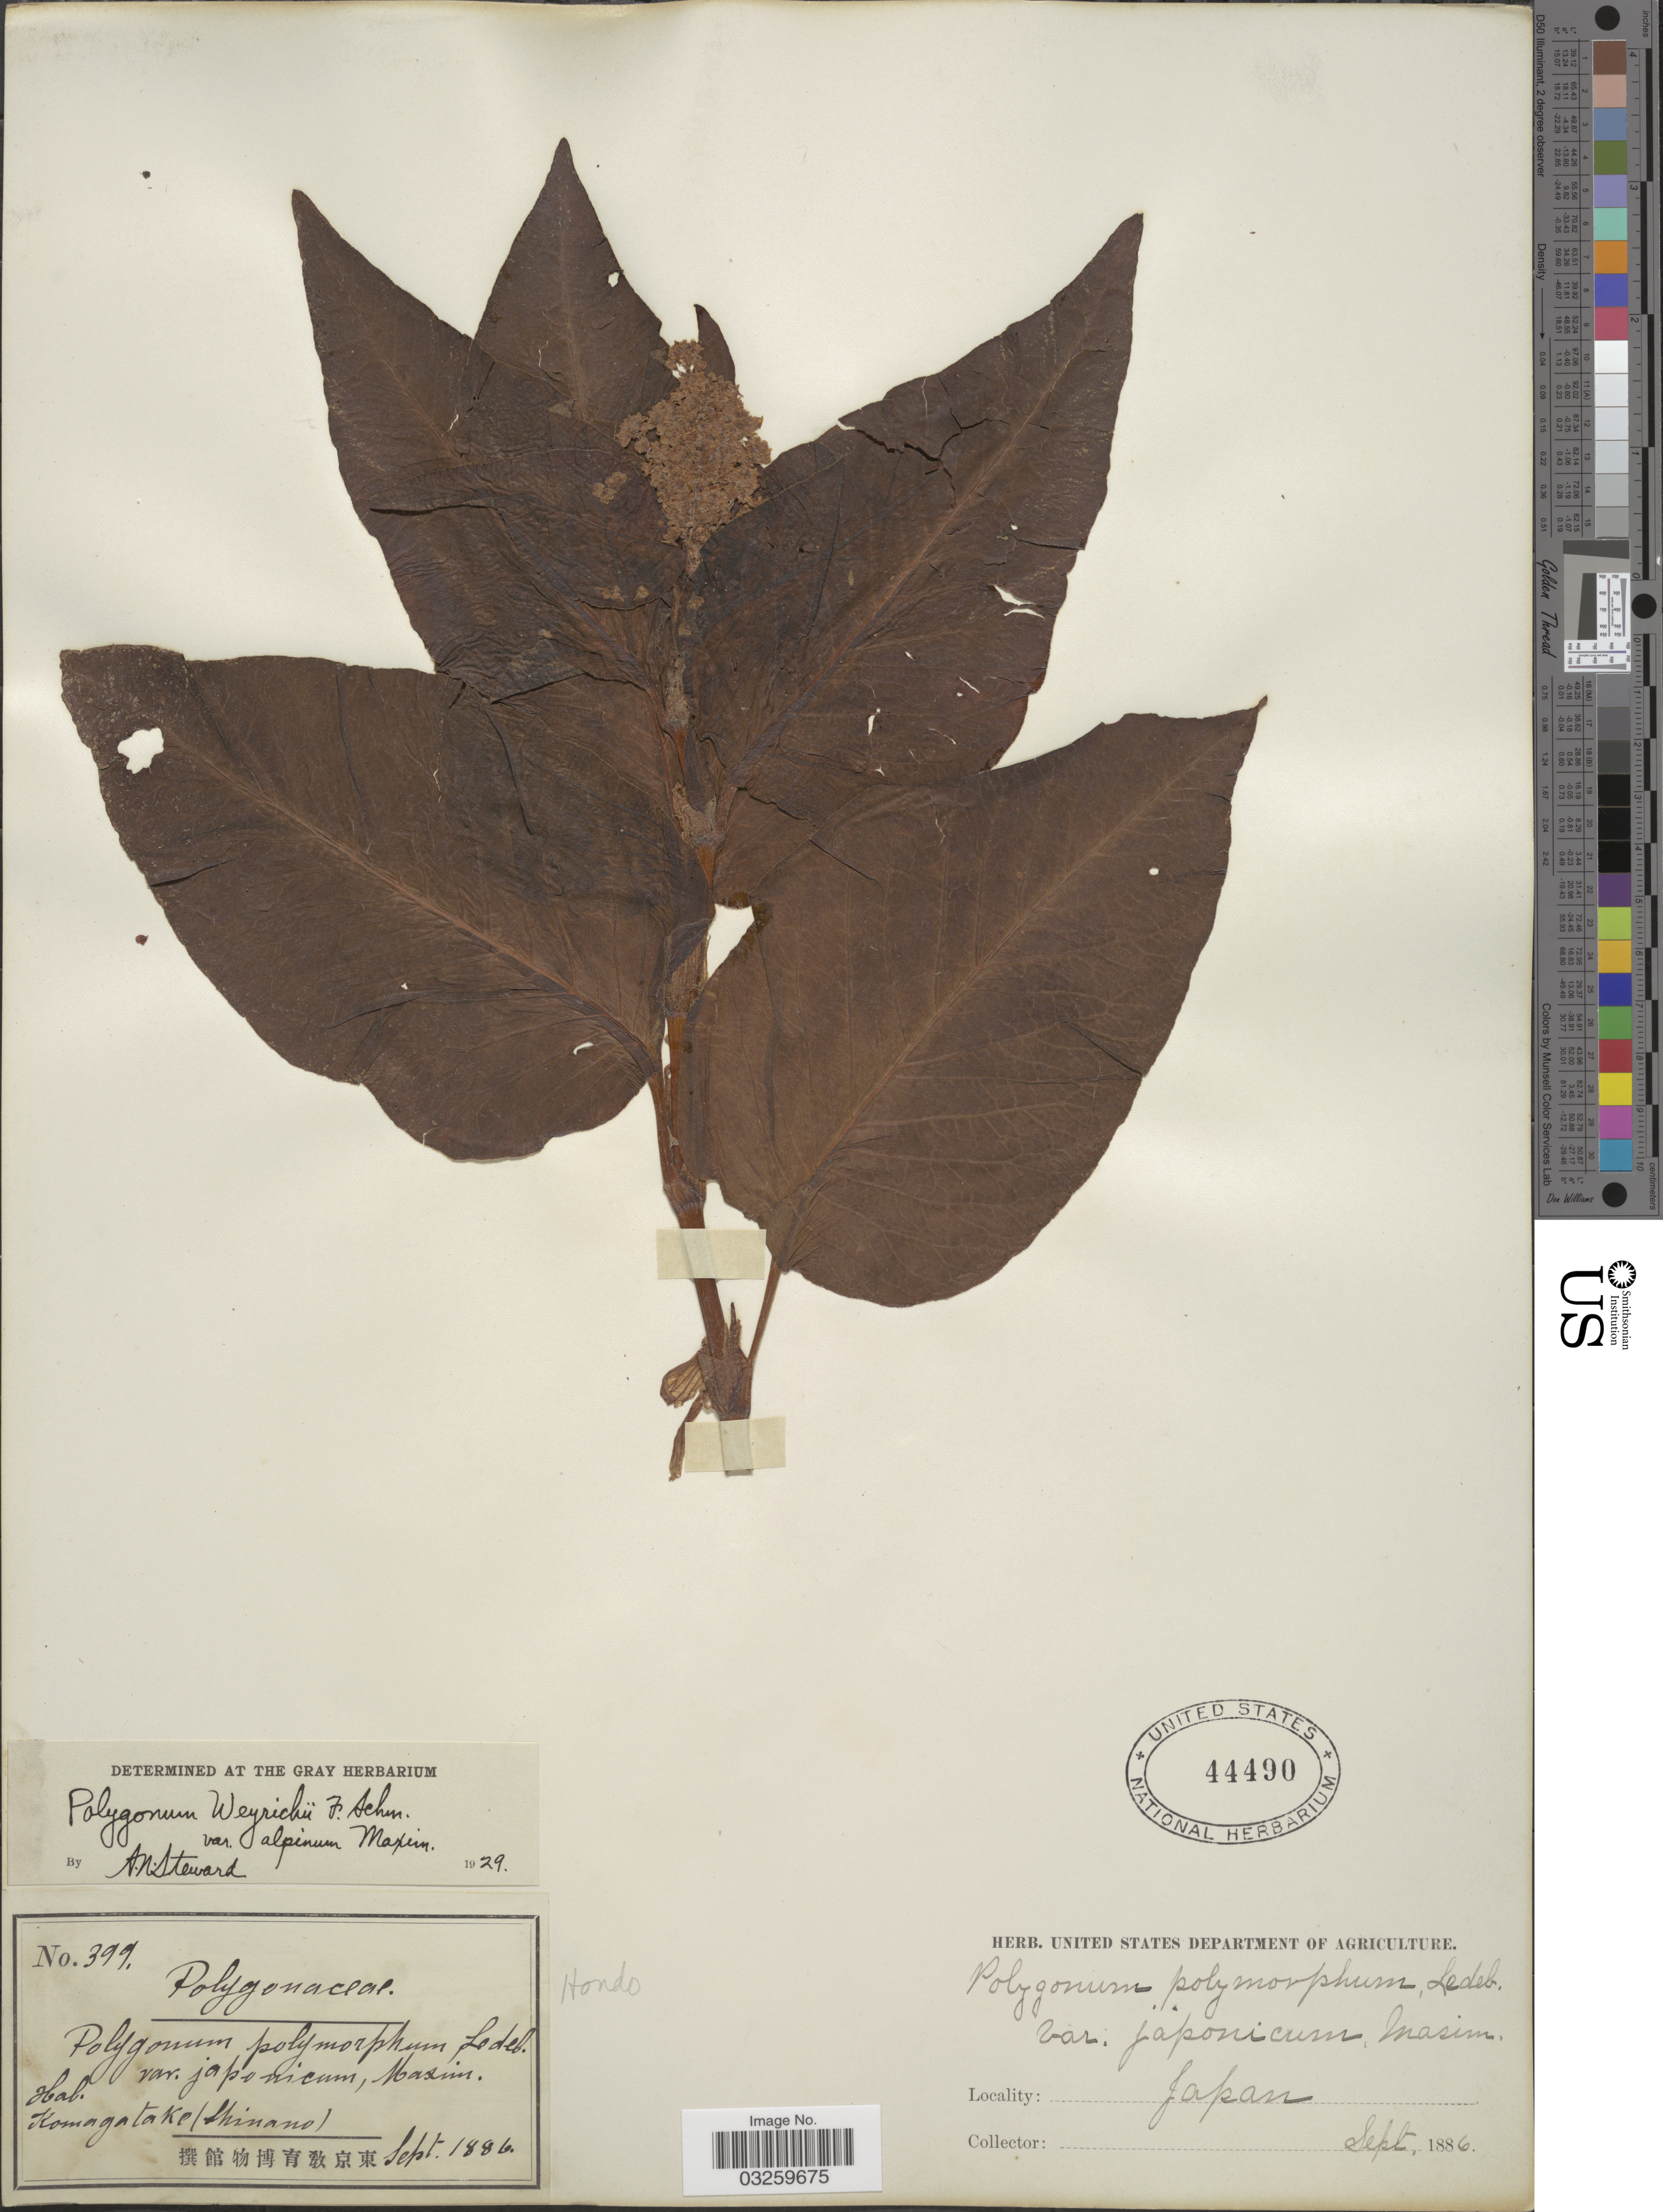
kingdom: Plantae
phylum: Tracheophyta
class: Magnoliopsida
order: Caryophyllales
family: Polygonaceae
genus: Koenigia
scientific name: Koenigia weyrichii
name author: (F. Schmidt) T.M. Schust. & Reveal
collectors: ex herb. U. S. Department of Agriculture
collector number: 399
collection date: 1886-09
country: Japan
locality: Komagatake (Shinano). Hondo.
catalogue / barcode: US 44490